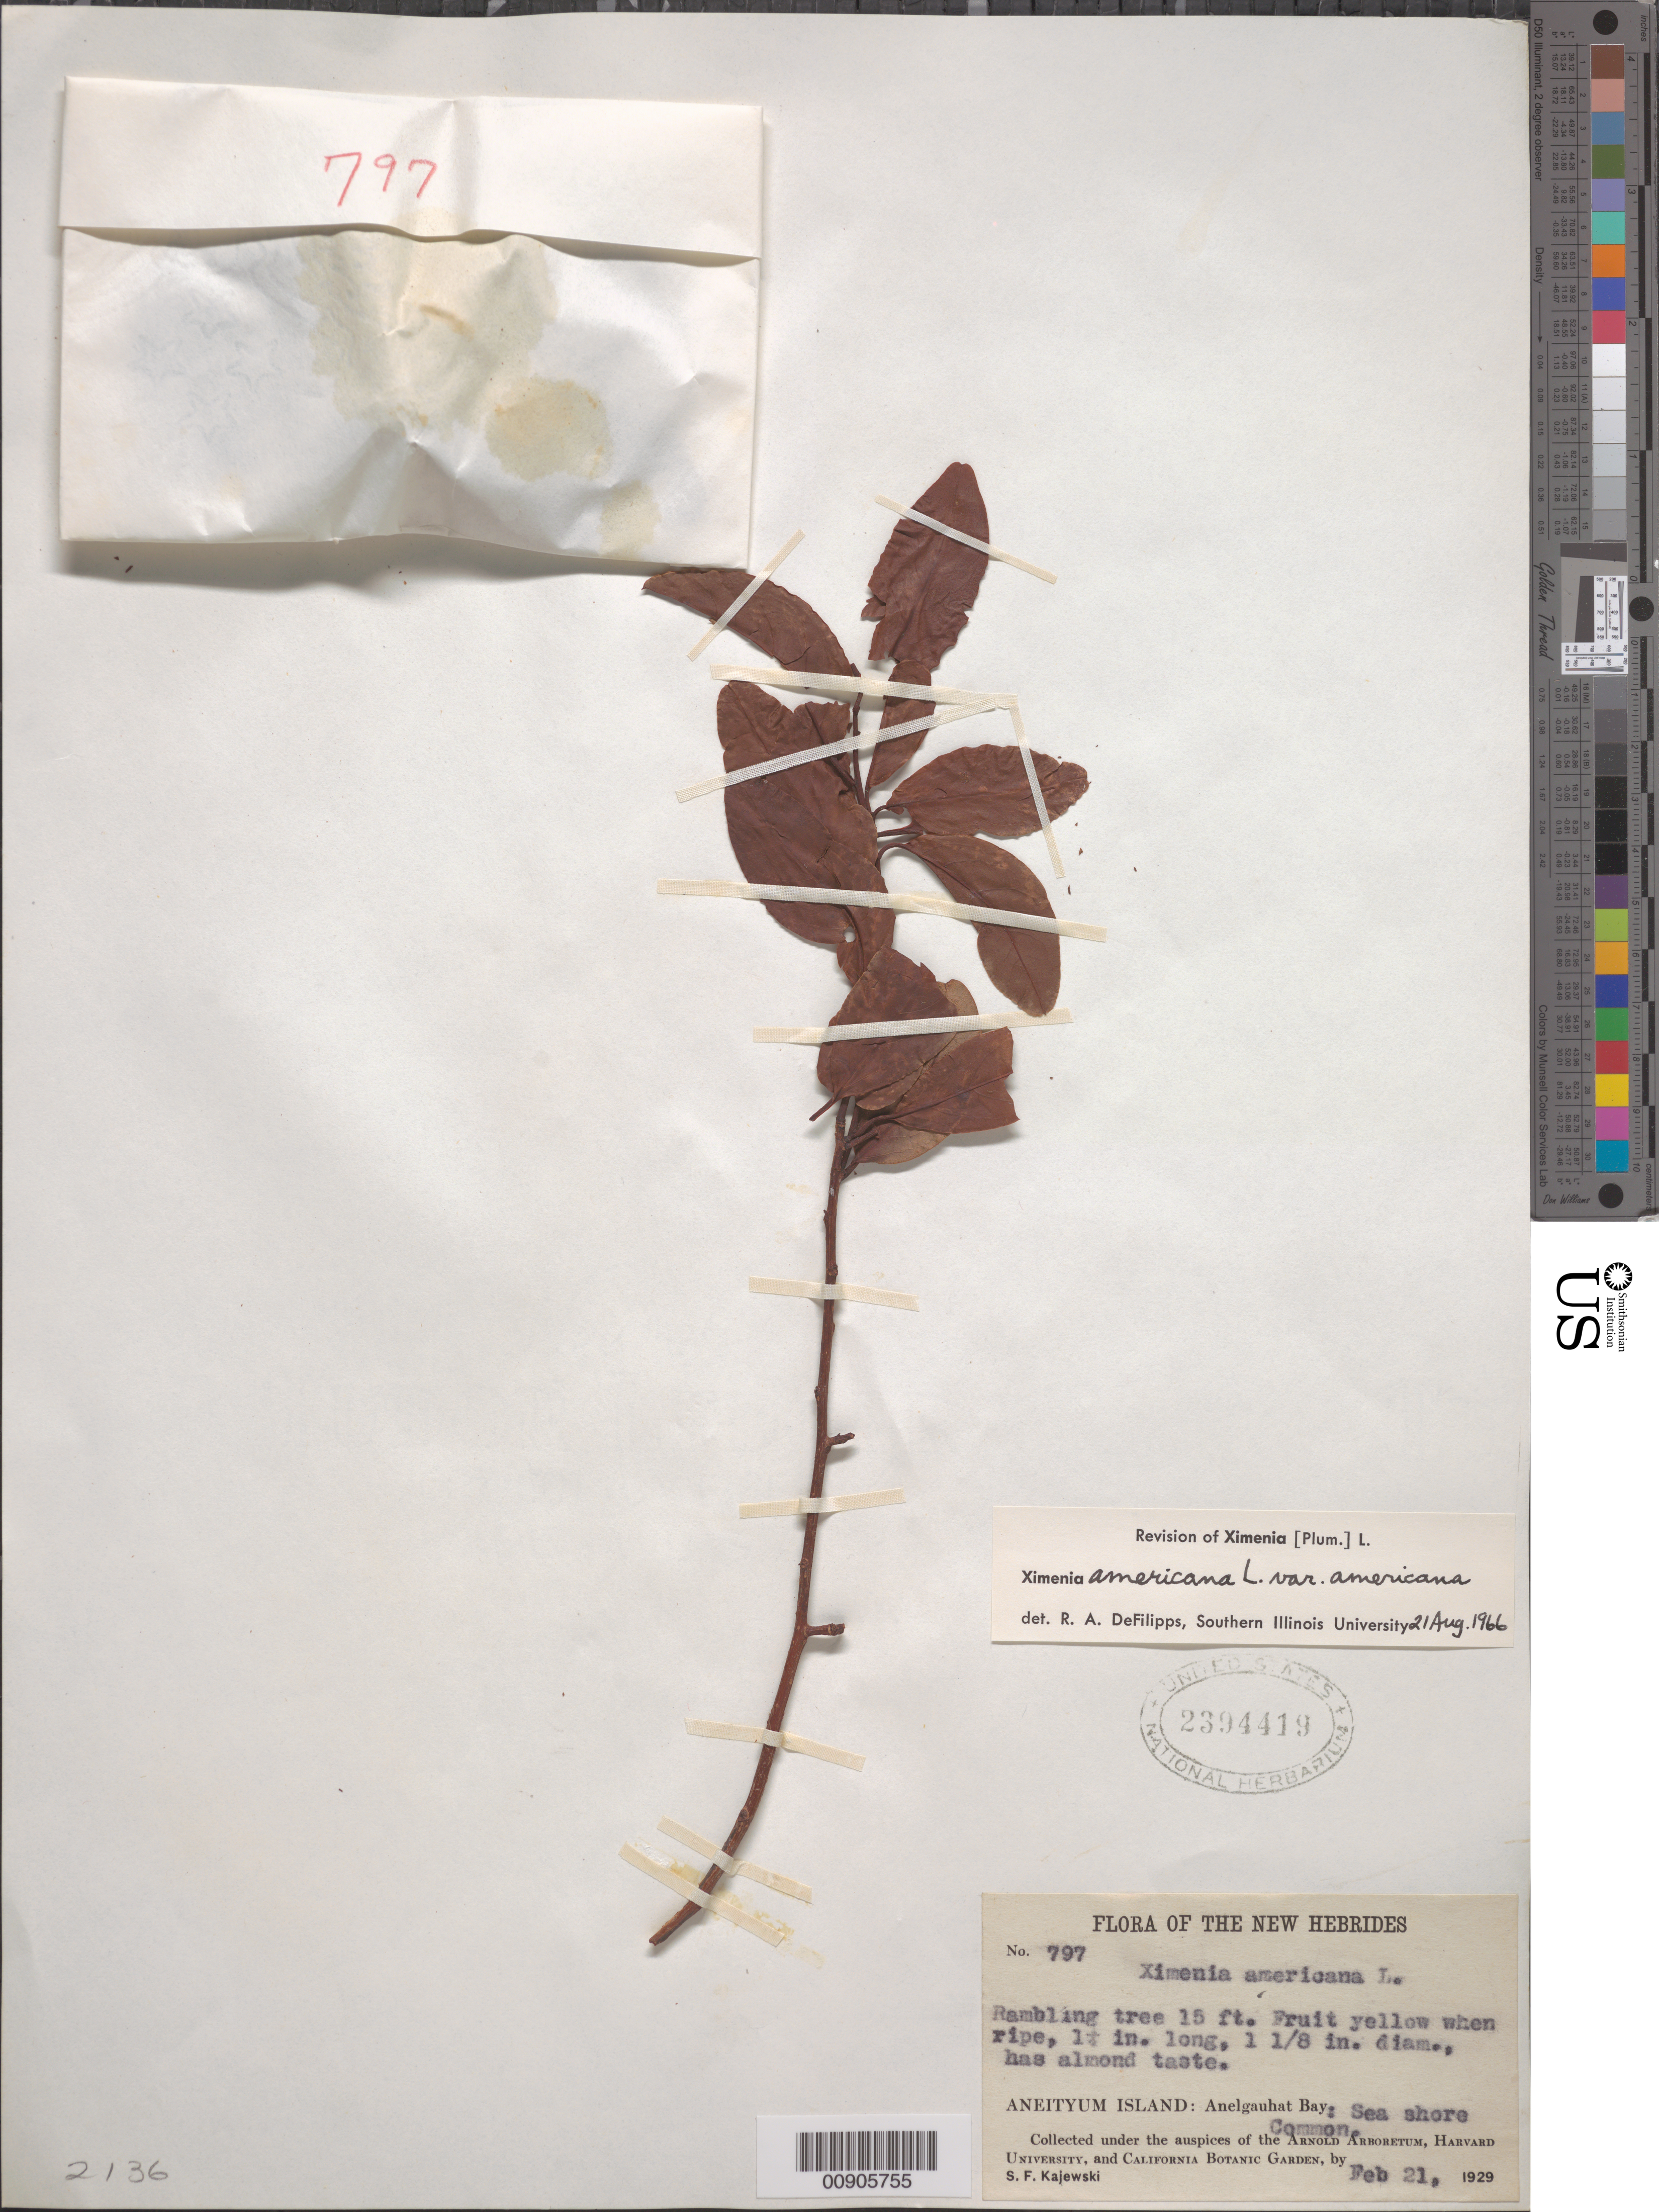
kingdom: Plantae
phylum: Tracheophyta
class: Magnoliopsida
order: Santalales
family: Ximeniaceae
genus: Ximenia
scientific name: Ximenia americana var. americana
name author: L.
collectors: S. Kajewski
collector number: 797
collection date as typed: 21 Feb 1929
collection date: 1929-02-21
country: Vanuatu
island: Anatom [Aneityum]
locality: Anelgauhat Bay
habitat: seashore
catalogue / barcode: US 2394419